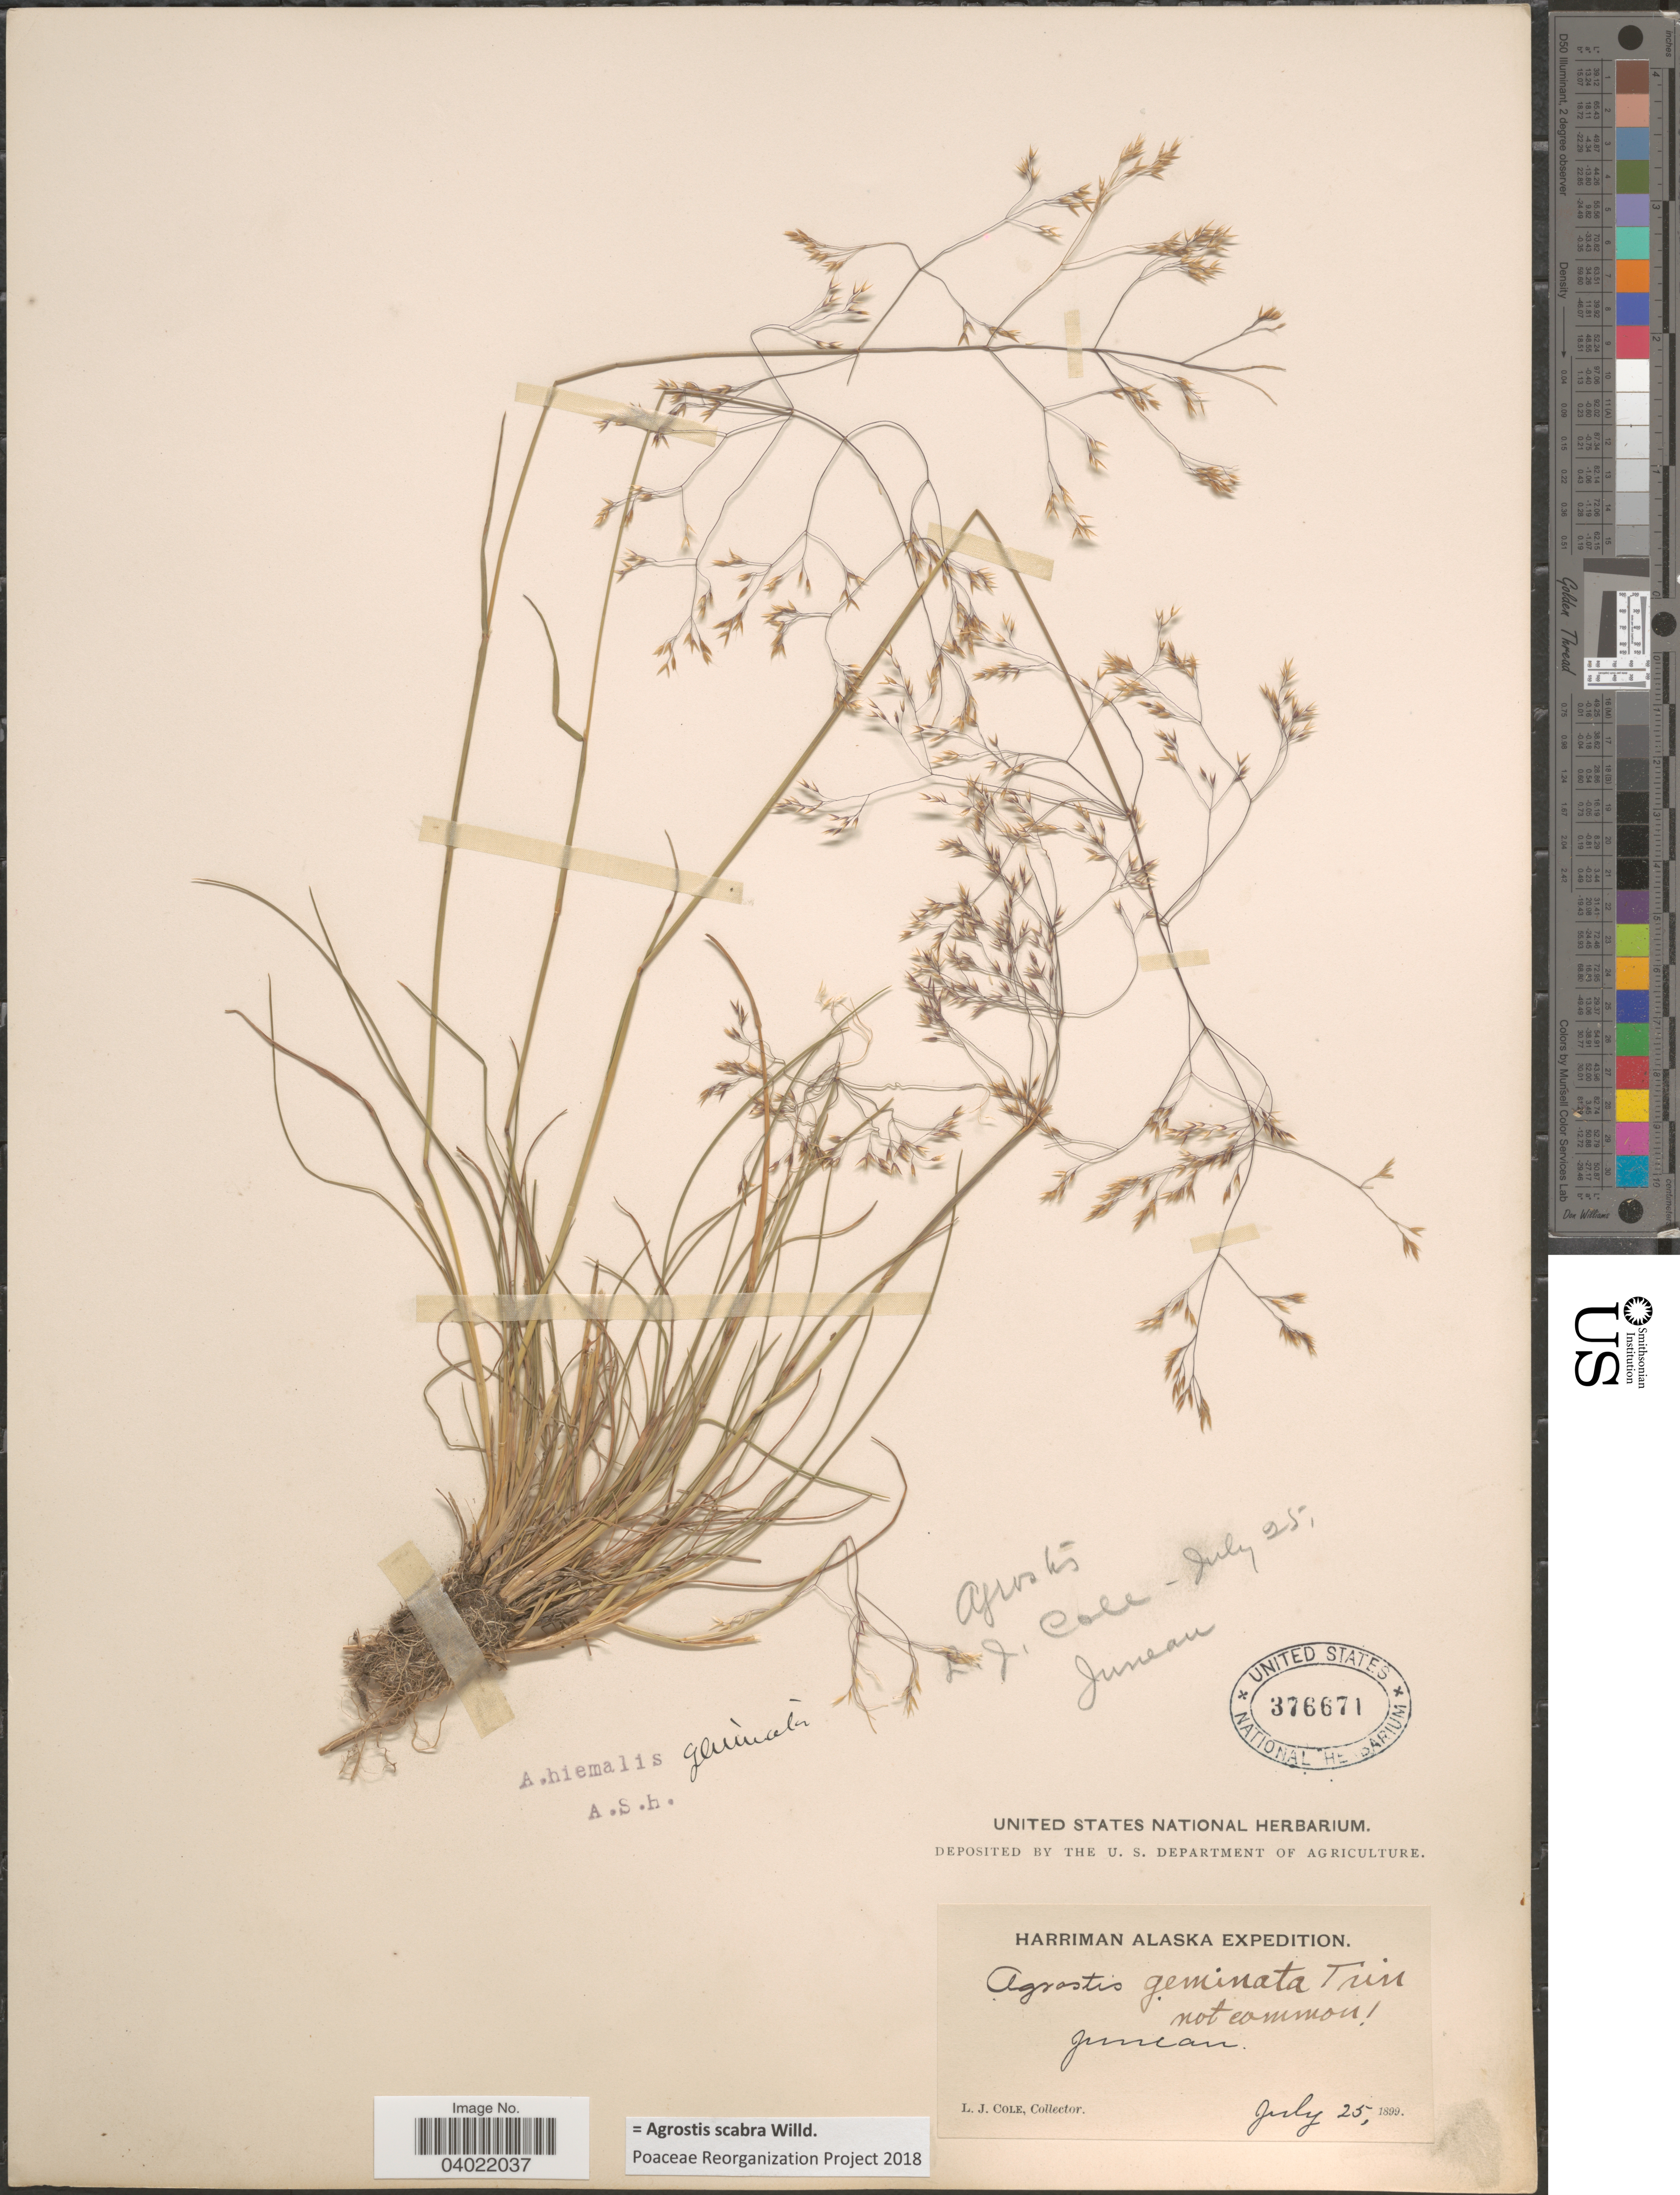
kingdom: Plantae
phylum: Tracheophyta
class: Liliopsida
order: Poales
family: Poaceae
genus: Agrostis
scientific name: Agrostis scabra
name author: Willd.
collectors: L. Cole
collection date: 1899-07-25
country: United States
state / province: Alaska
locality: Juneau.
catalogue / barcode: US 376671